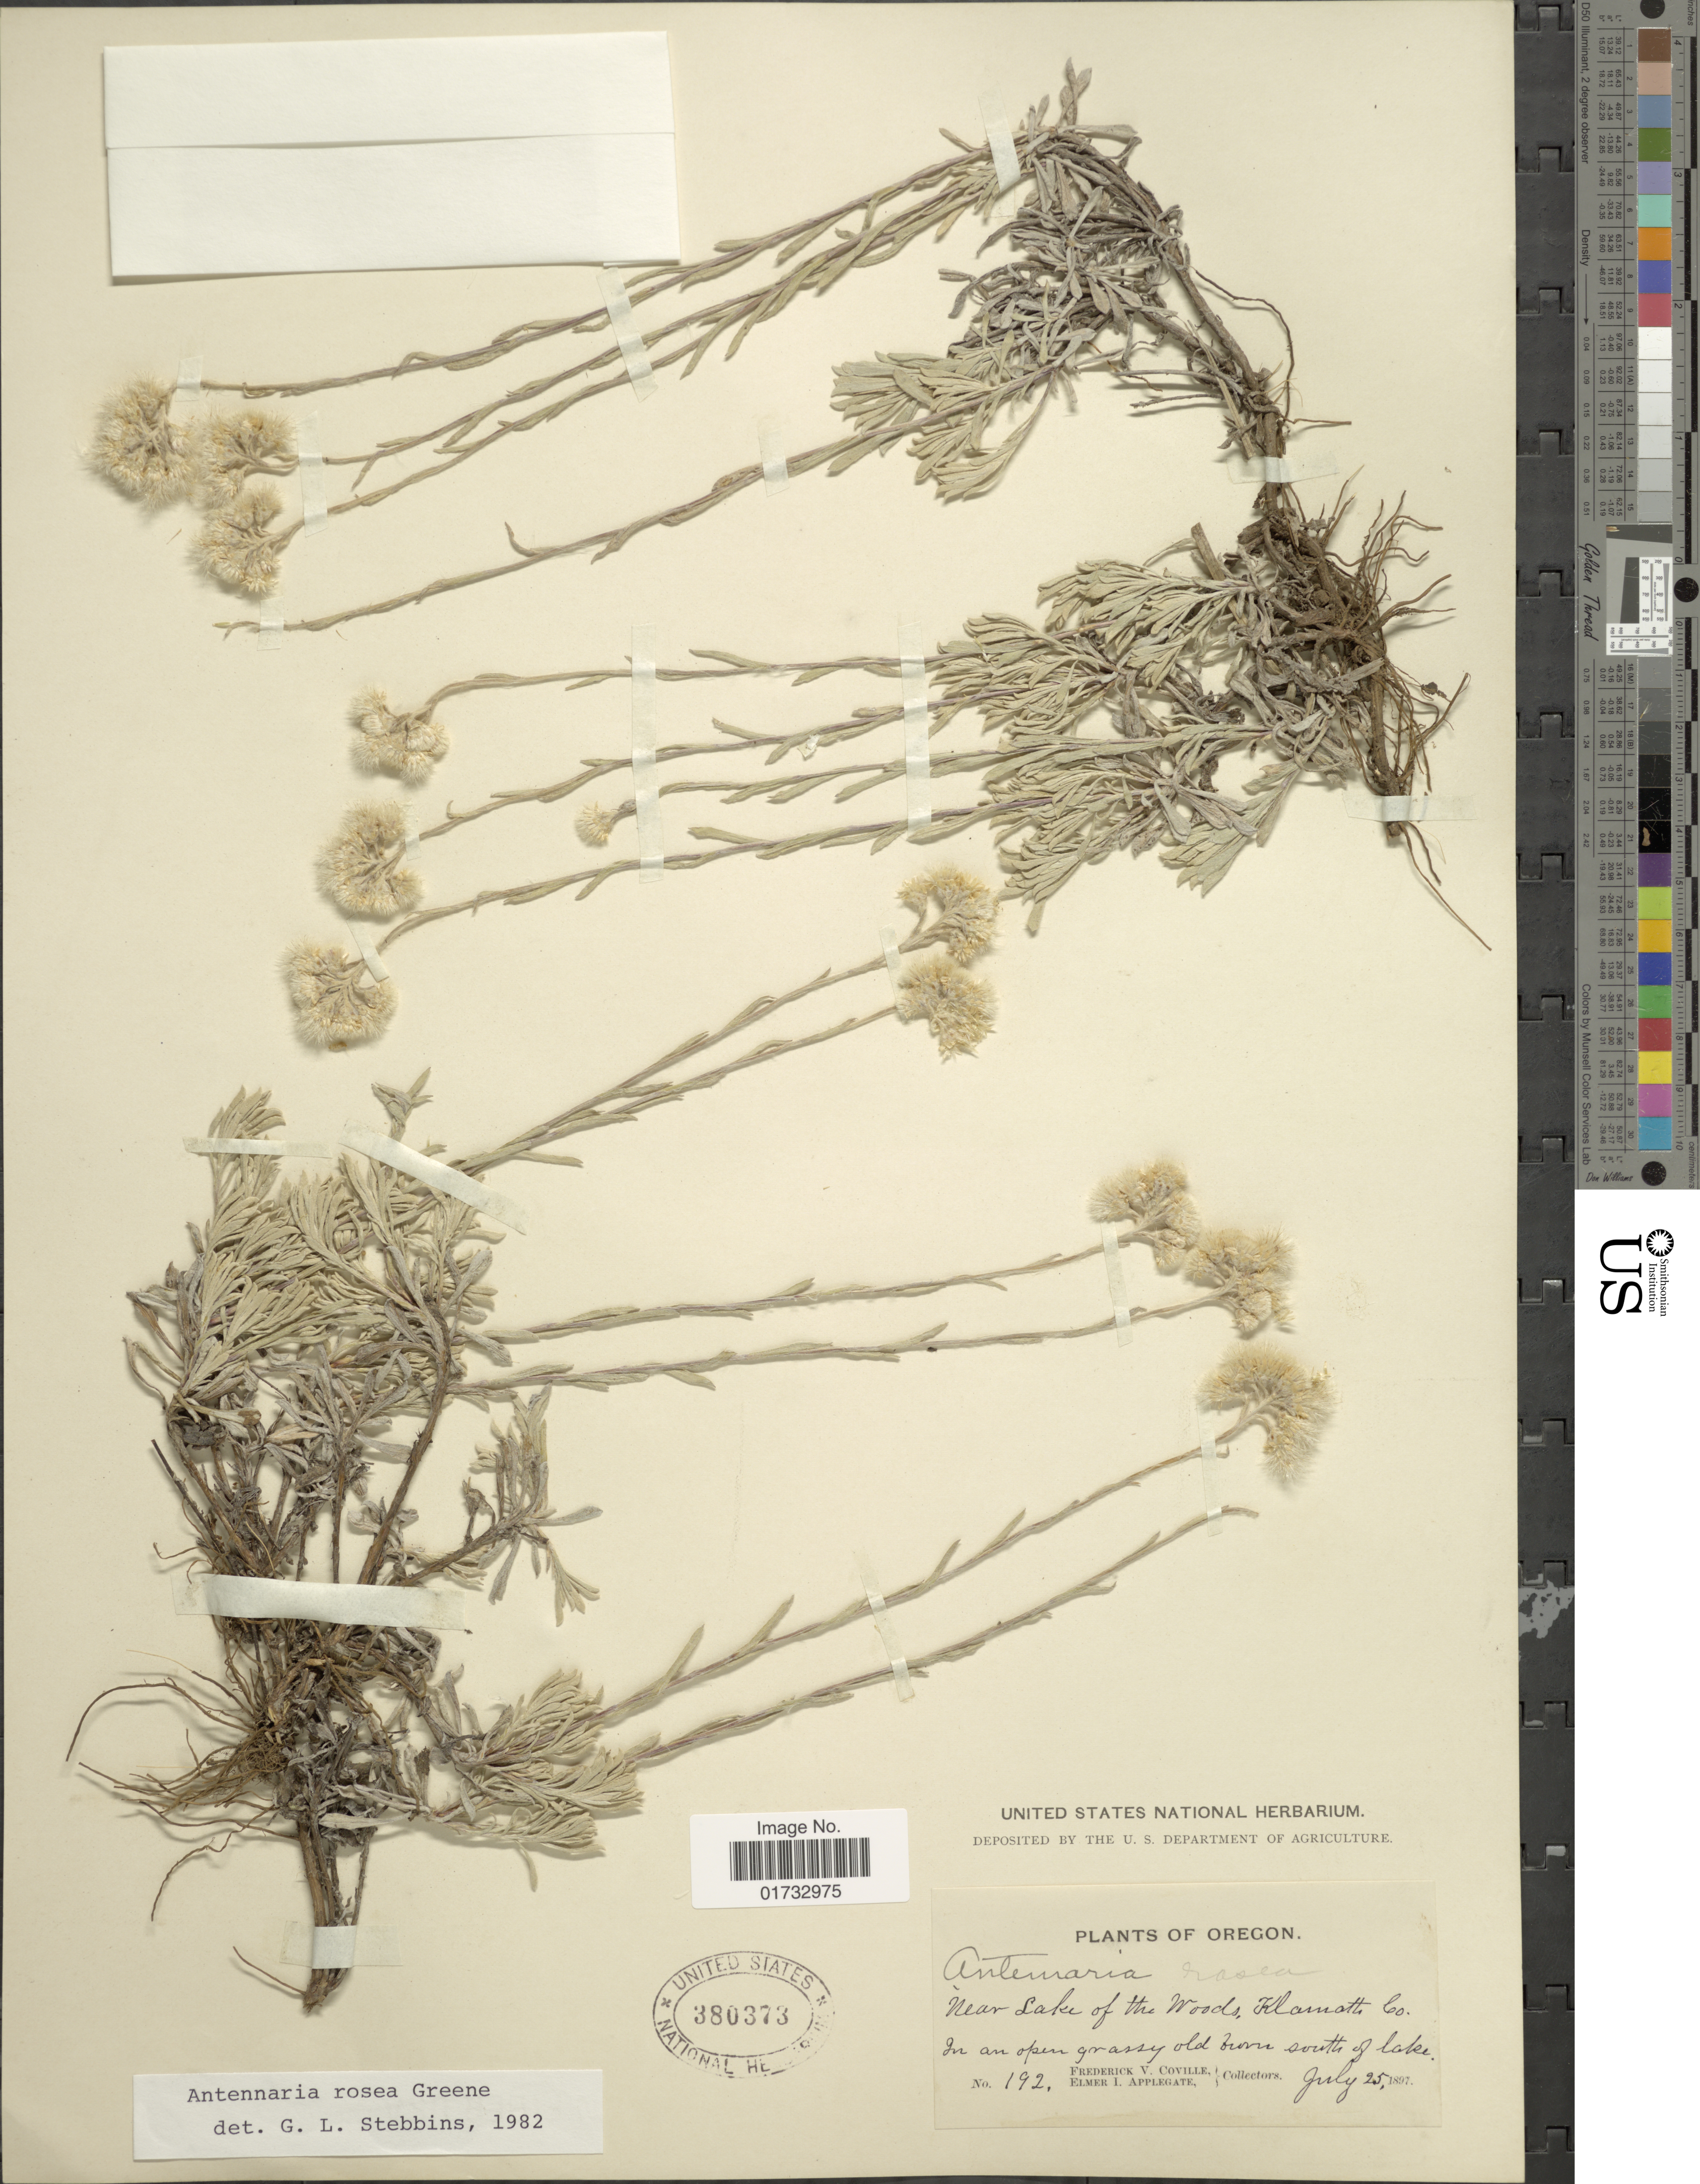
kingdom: Plantae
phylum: Tracheophyta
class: Magnoliopsida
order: Asterales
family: Asteraceae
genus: Antennaria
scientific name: Antennaria rosea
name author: Greene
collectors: F. V. Coville & E. I. Applegate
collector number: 192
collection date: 1897-07-25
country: United States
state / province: Oregon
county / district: Klamath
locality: Near Lake of the Woods, Klamath Co., in an open grassy old from south of lake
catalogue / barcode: US 380373